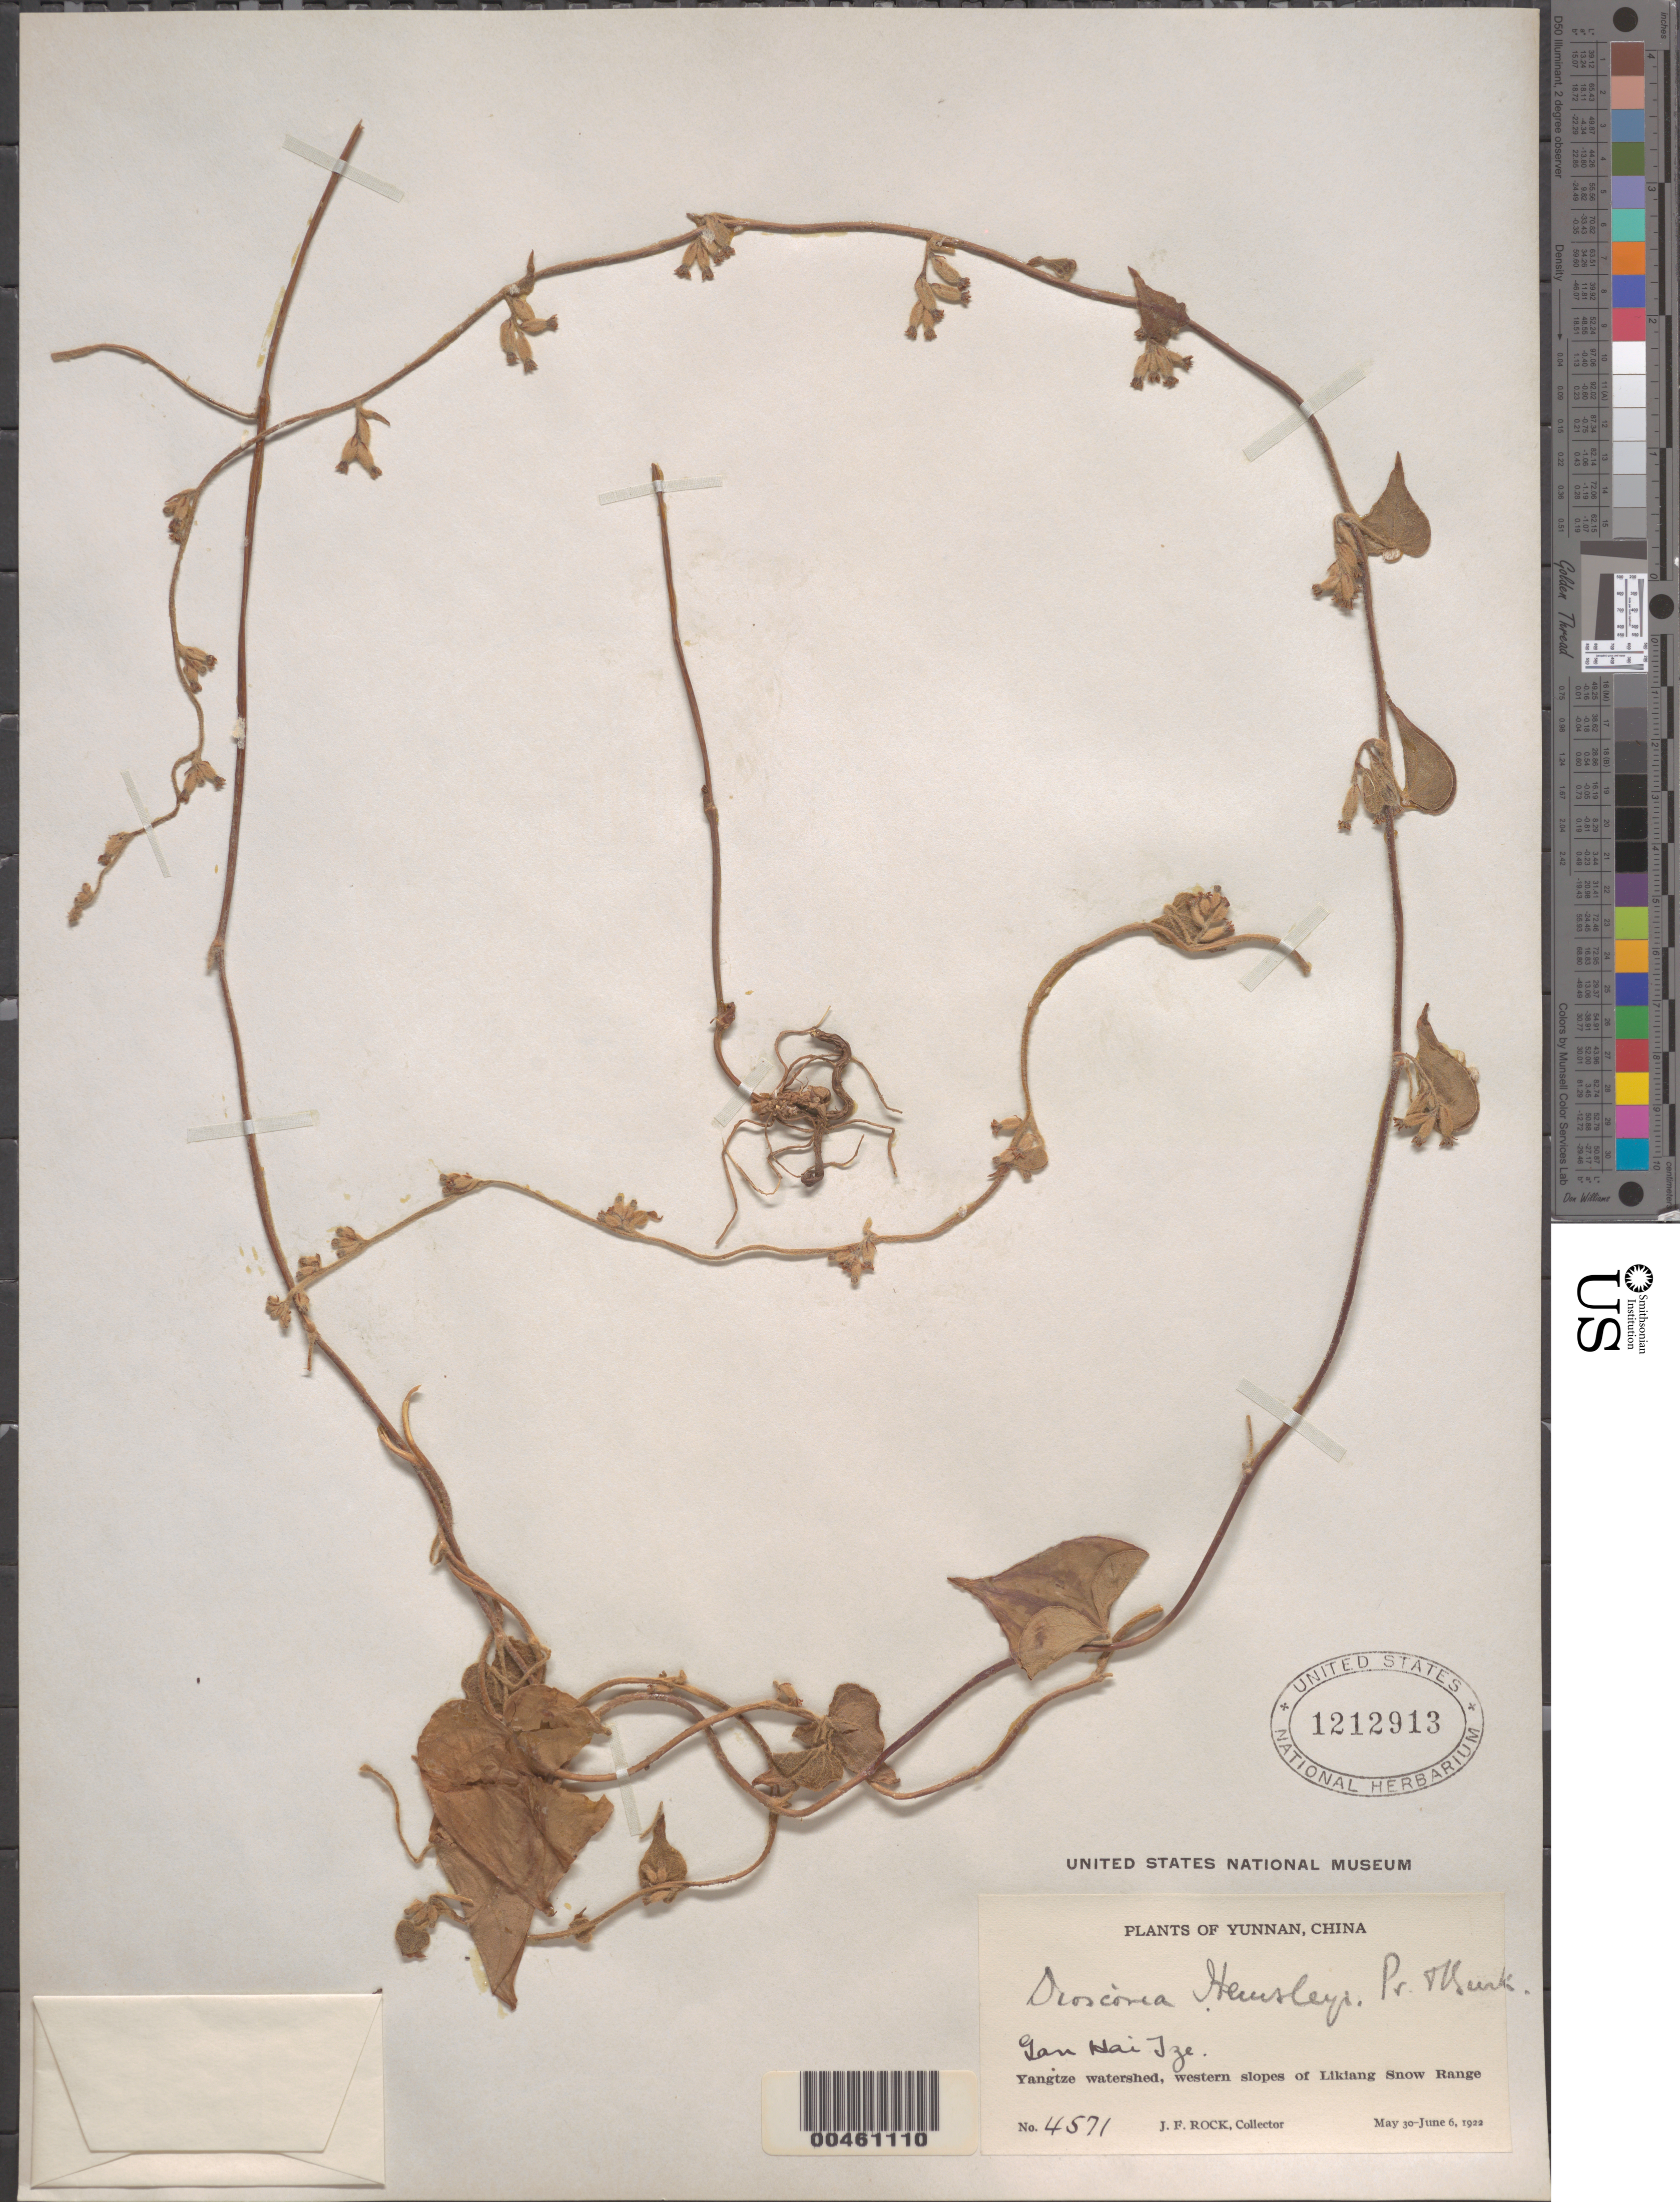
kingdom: Plantae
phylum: Tracheophyta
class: Liliopsida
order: Dioscoreales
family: Dioscoreaceae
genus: Dioscorea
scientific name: Dioscorea hemsleyi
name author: Prain & Burkill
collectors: J. F. Rock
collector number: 4571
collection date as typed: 30 May 1922 to 06 Jun 1922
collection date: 1922-05-30/1922-06-06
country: China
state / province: Yunnan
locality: Yangtze watershed, western slopes of Likiang snow range, Likiang (Dayan) District (?)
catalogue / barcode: US 1212913